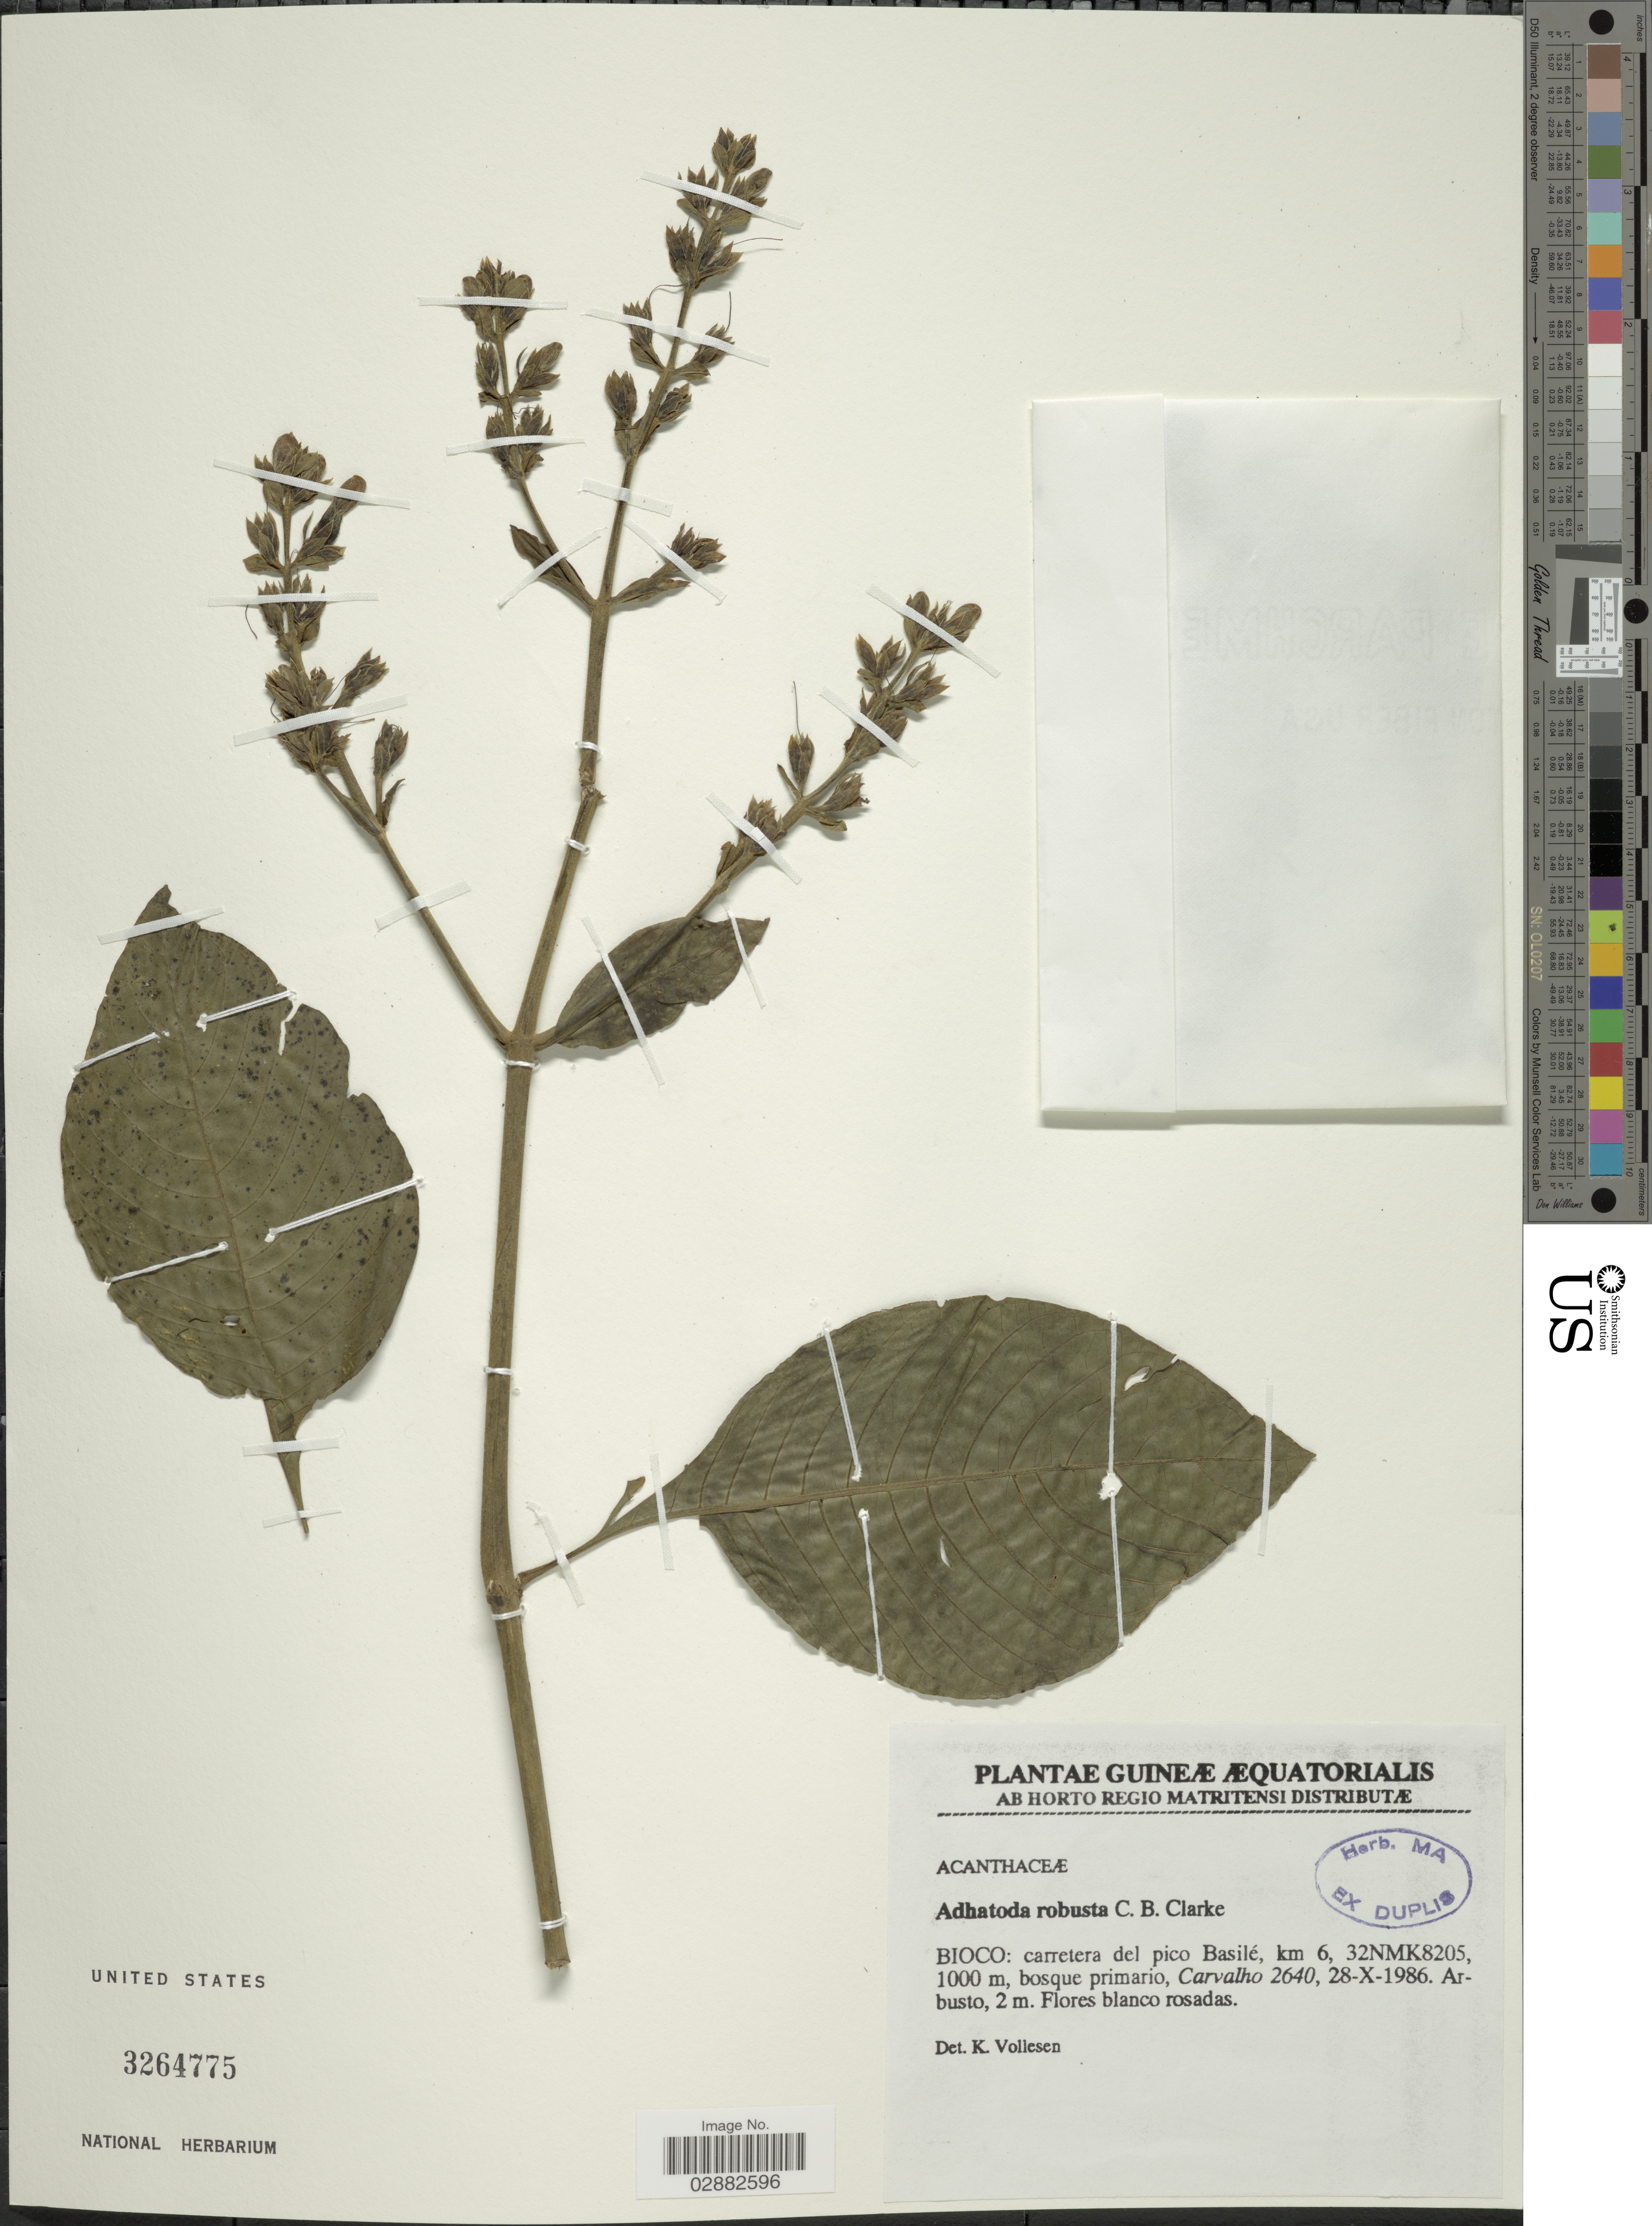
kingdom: Plantae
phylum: Tracheophyta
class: Magnoliopsida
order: Lamiales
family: Acanthaceae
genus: Justicia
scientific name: Justicia robusta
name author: Rusby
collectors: Carvalho, --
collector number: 2640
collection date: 1986-10-28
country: Equatorial Guinea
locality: Bioco: carretera del pico Basilé, km 6, 32NMK8205.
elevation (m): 1000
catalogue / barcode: US 3264775